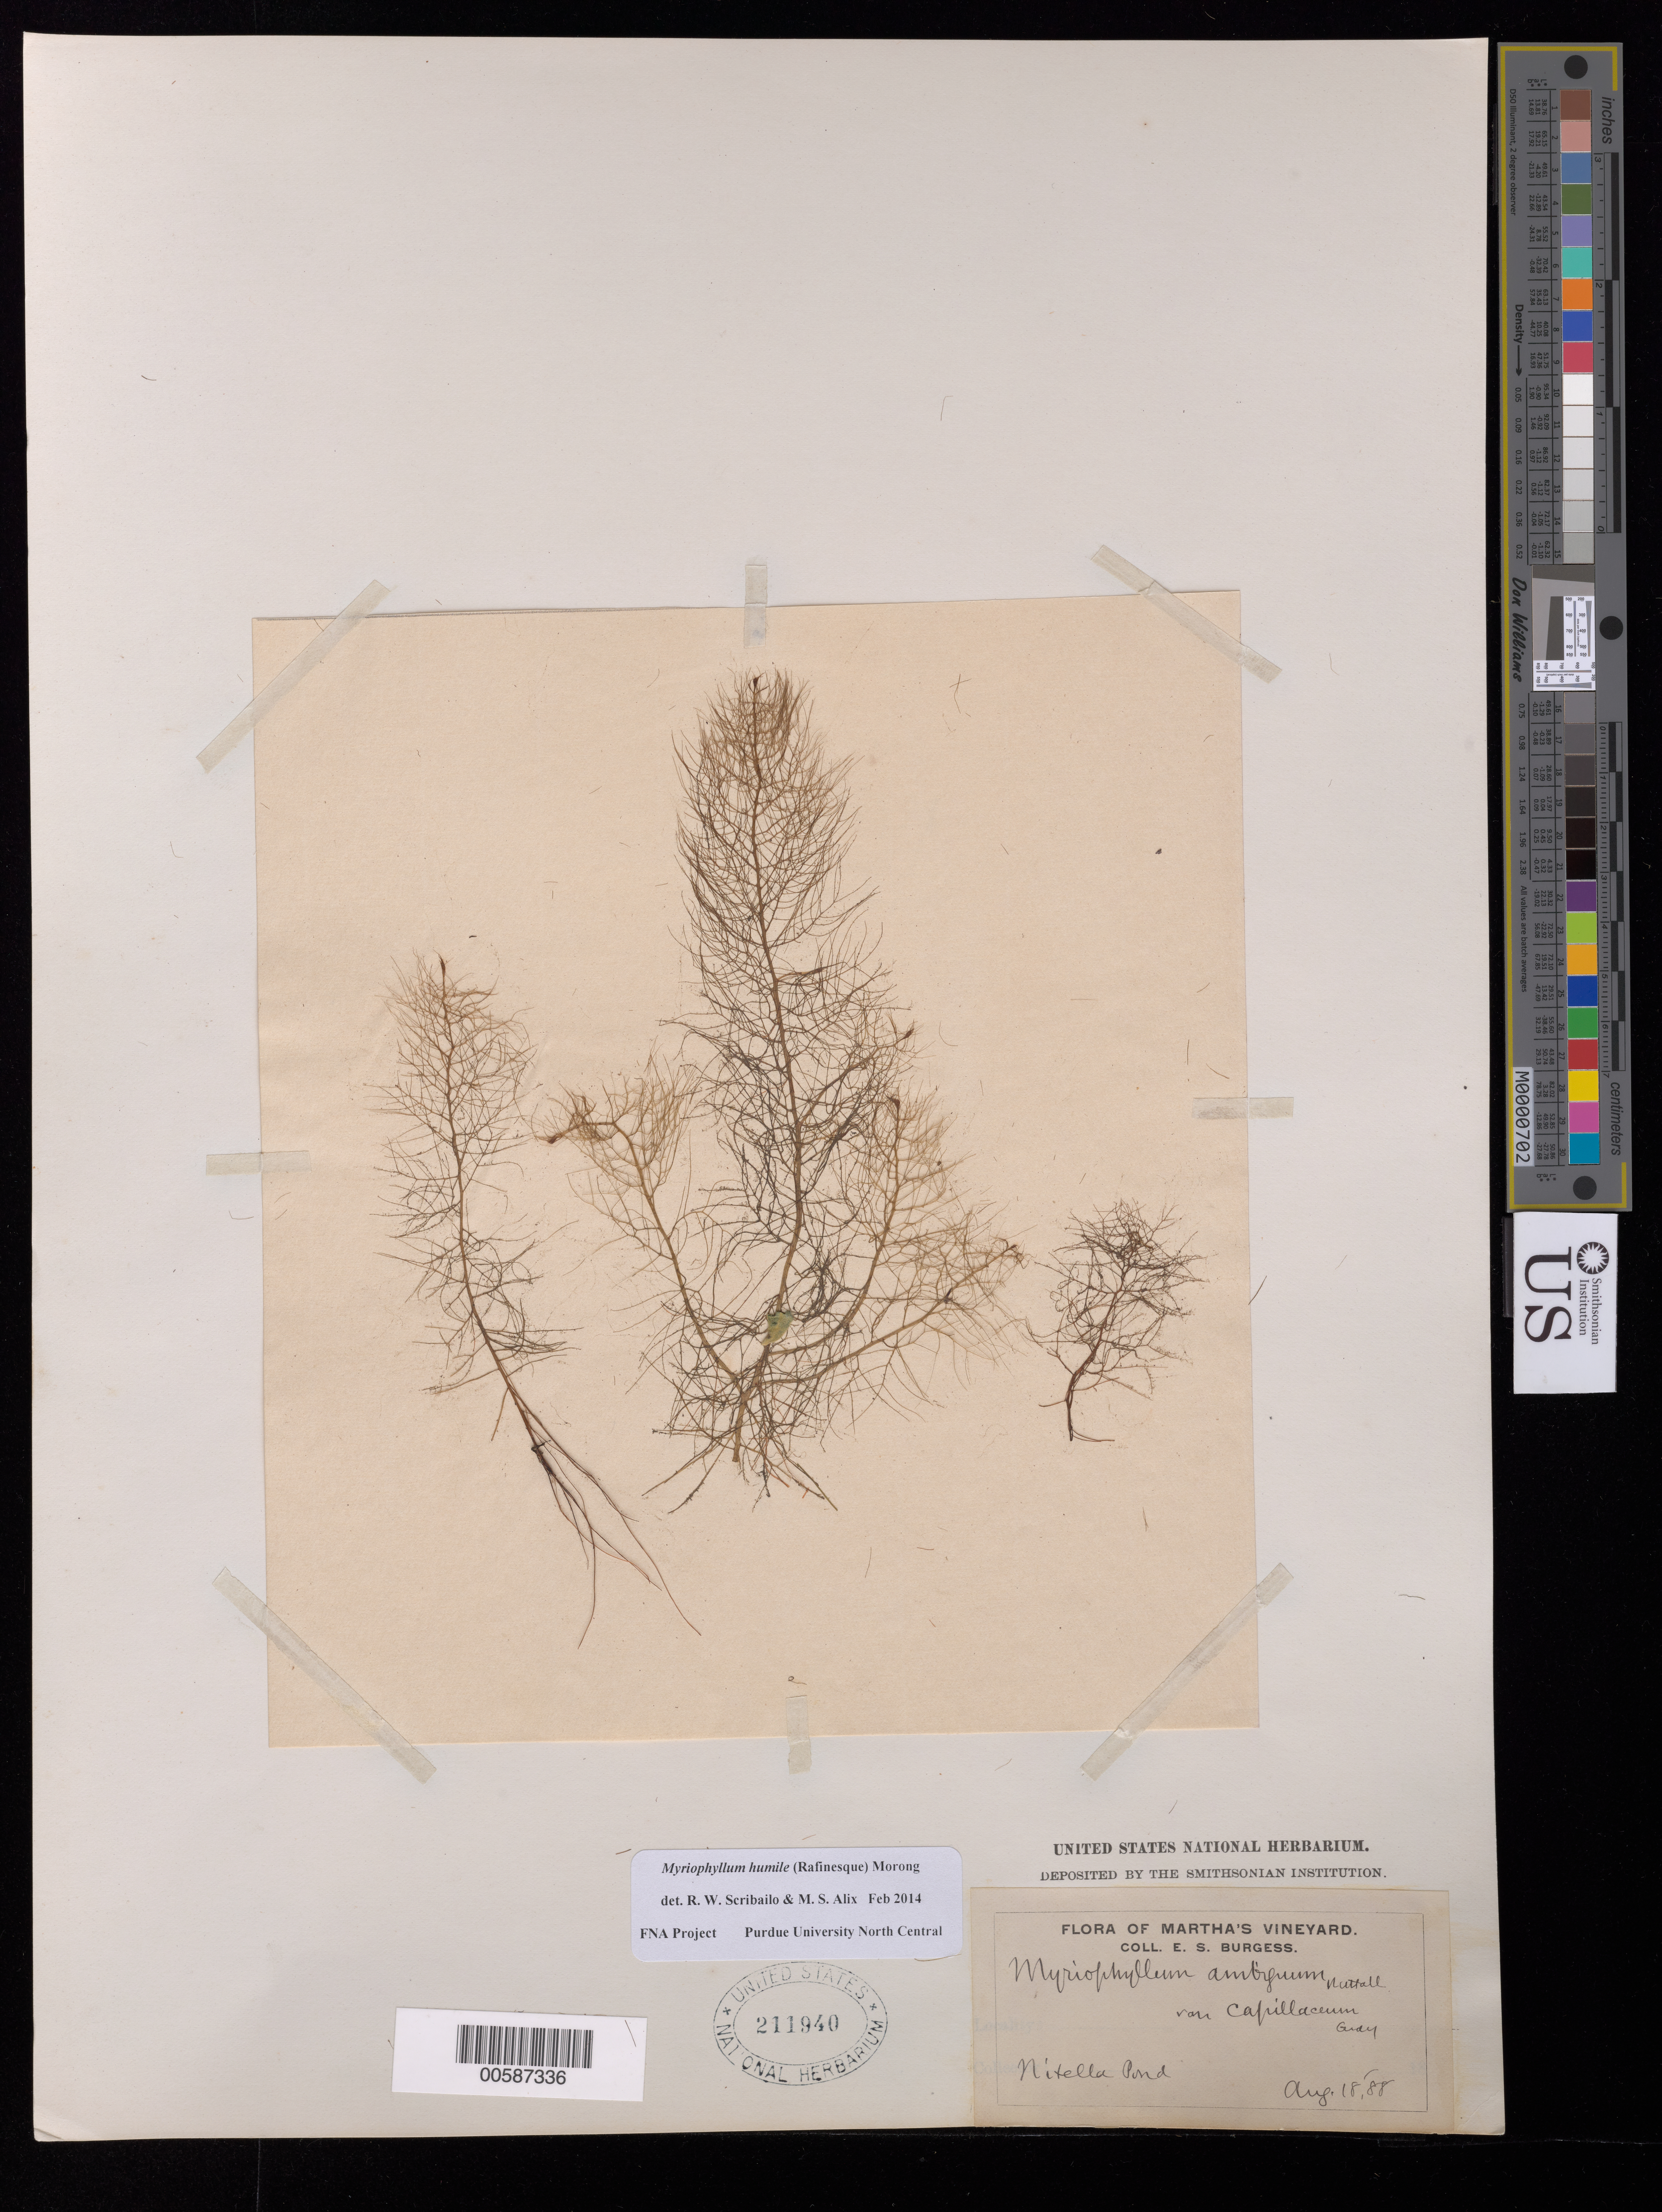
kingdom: Plantae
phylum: Tracheophyta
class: Magnoliopsida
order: Saxifragales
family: Haloragaceae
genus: Myriophyllum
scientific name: Myriophyllum humile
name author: (Raf.) Morong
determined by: Scribailo, R. W.; Alix, M. S.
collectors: E. Burgess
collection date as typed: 18 Aug 1888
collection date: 1888-08-18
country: United States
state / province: Massachusetts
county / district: Dukes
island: Martha's Vineyard Island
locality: Nitella Pond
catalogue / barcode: US 211940